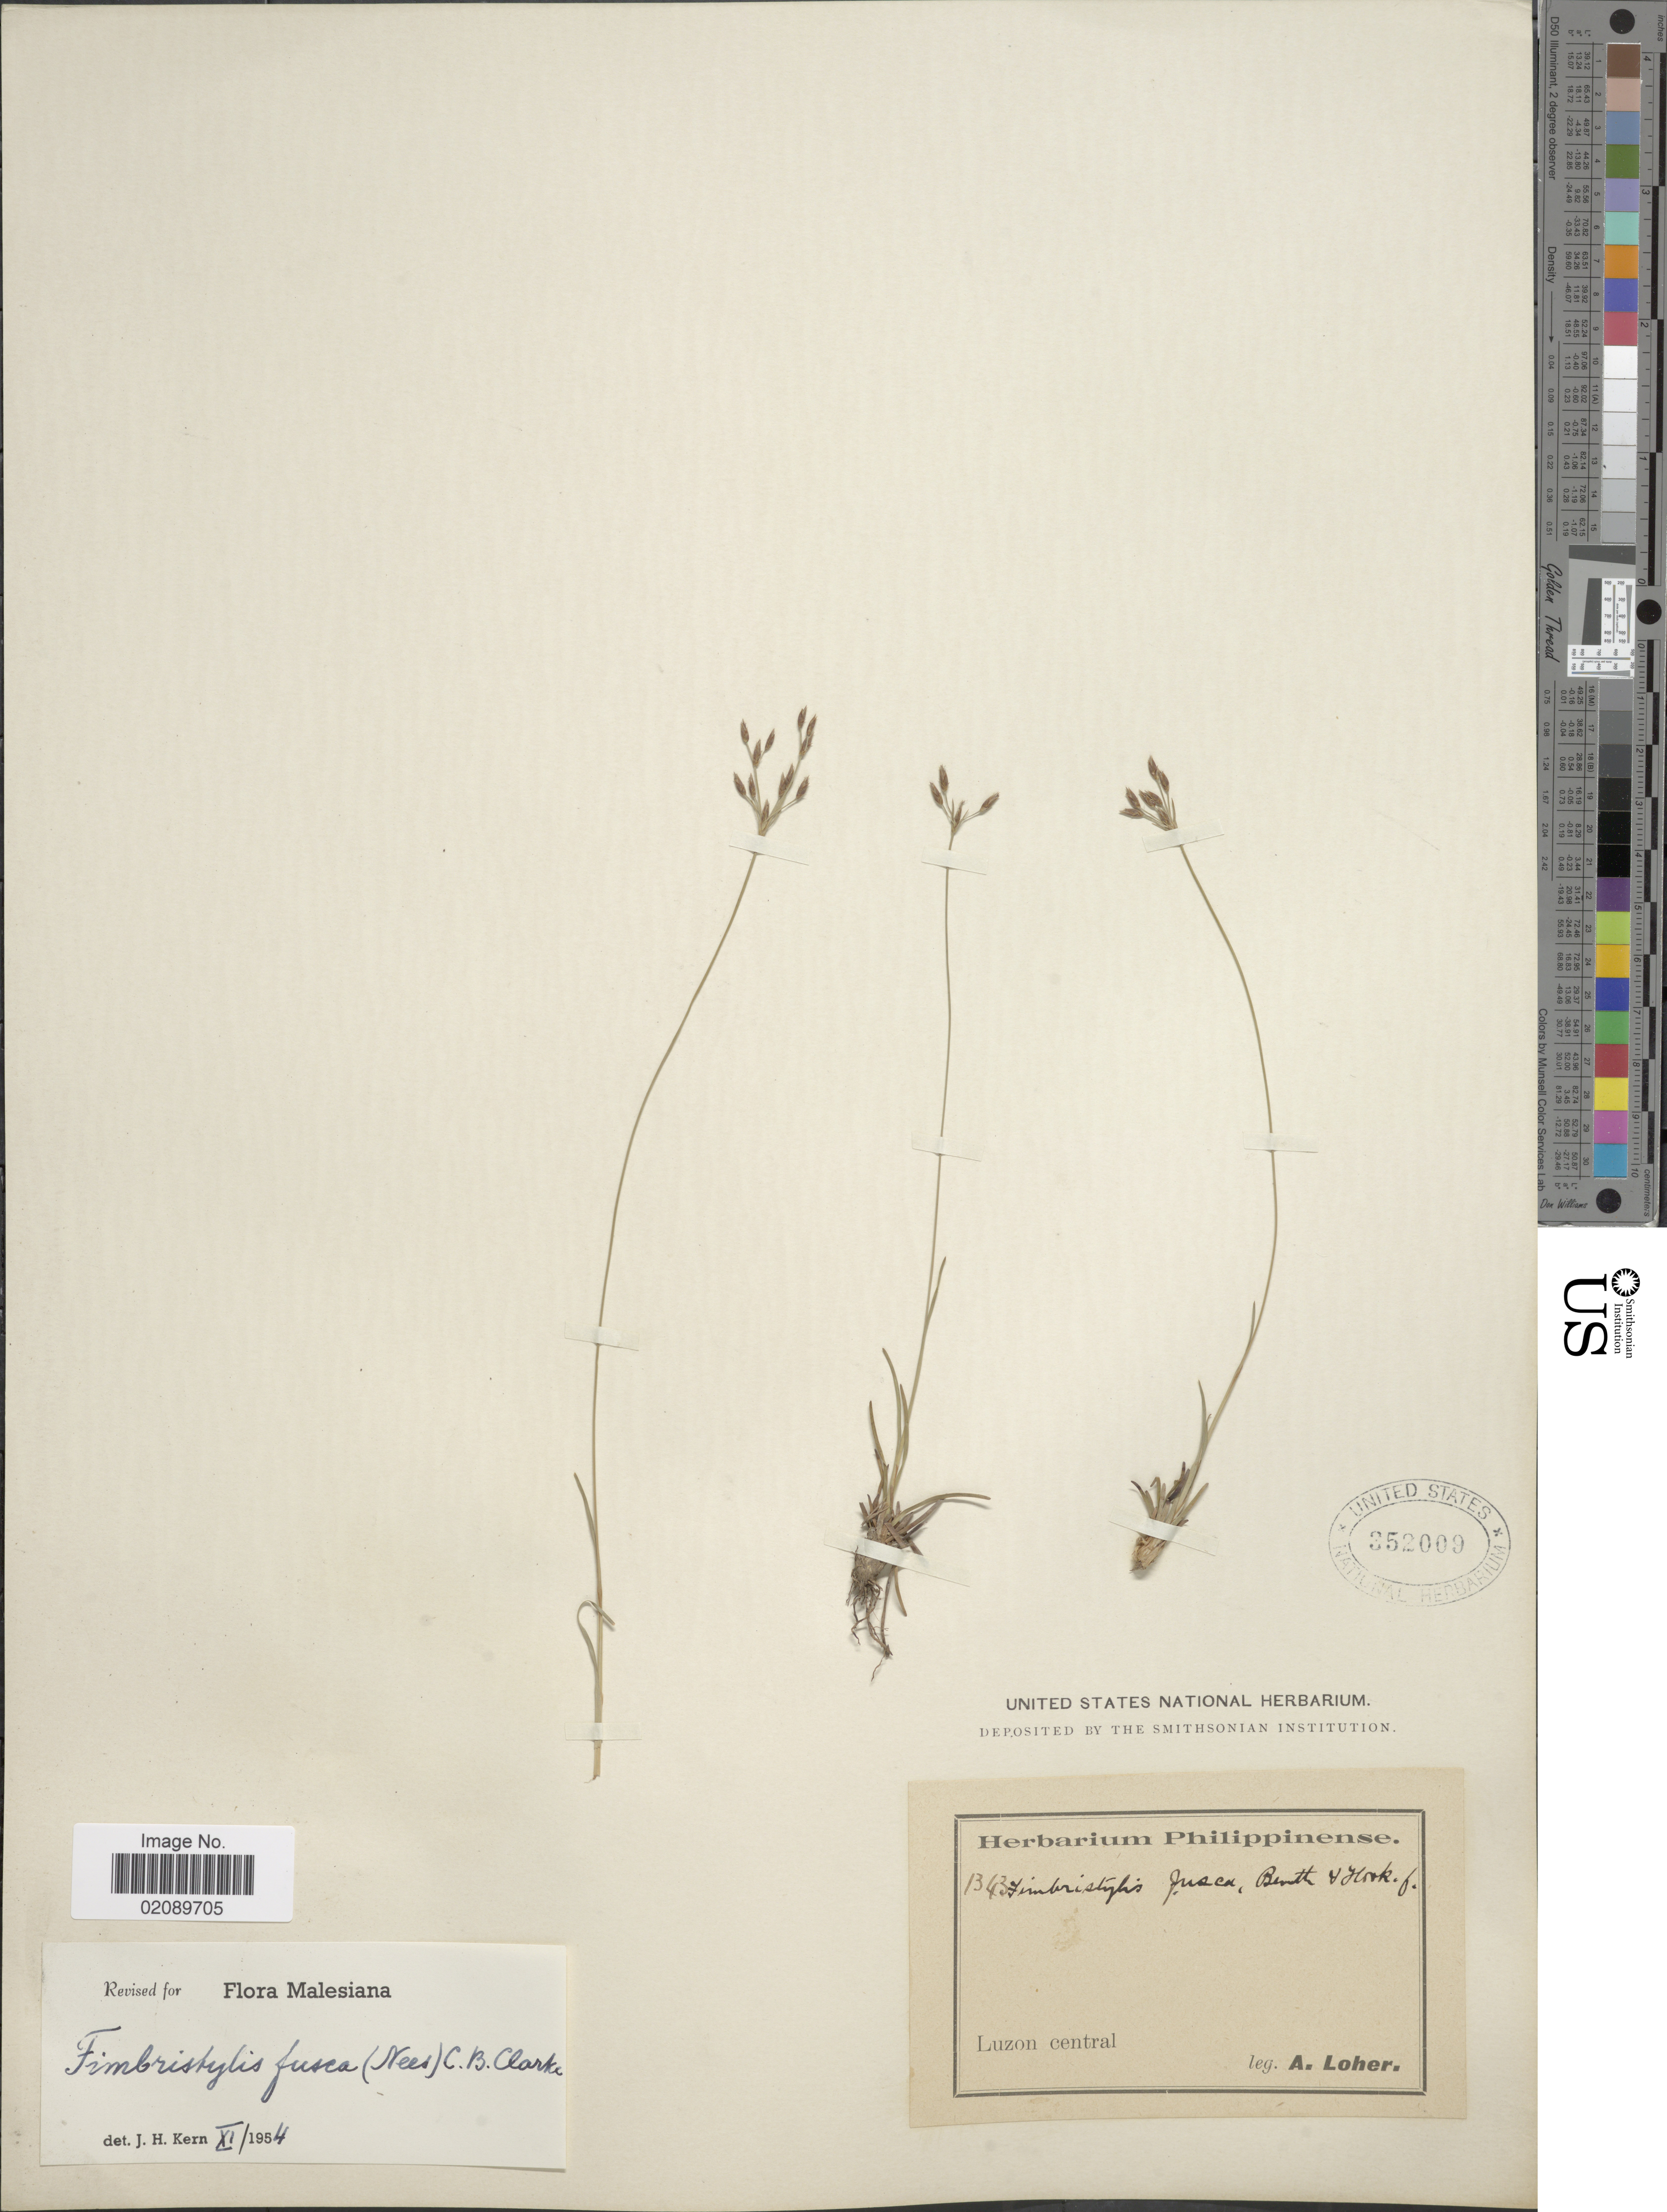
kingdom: Plantae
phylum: Tracheophyta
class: Liliopsida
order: Poales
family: Cyperaceae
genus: Fimbristylis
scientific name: Fimbristylis fusca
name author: (Nees) Benth. ex C.B. Clarke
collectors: A. Loher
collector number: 1343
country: Philippines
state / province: Central Luzon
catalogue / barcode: US 352009